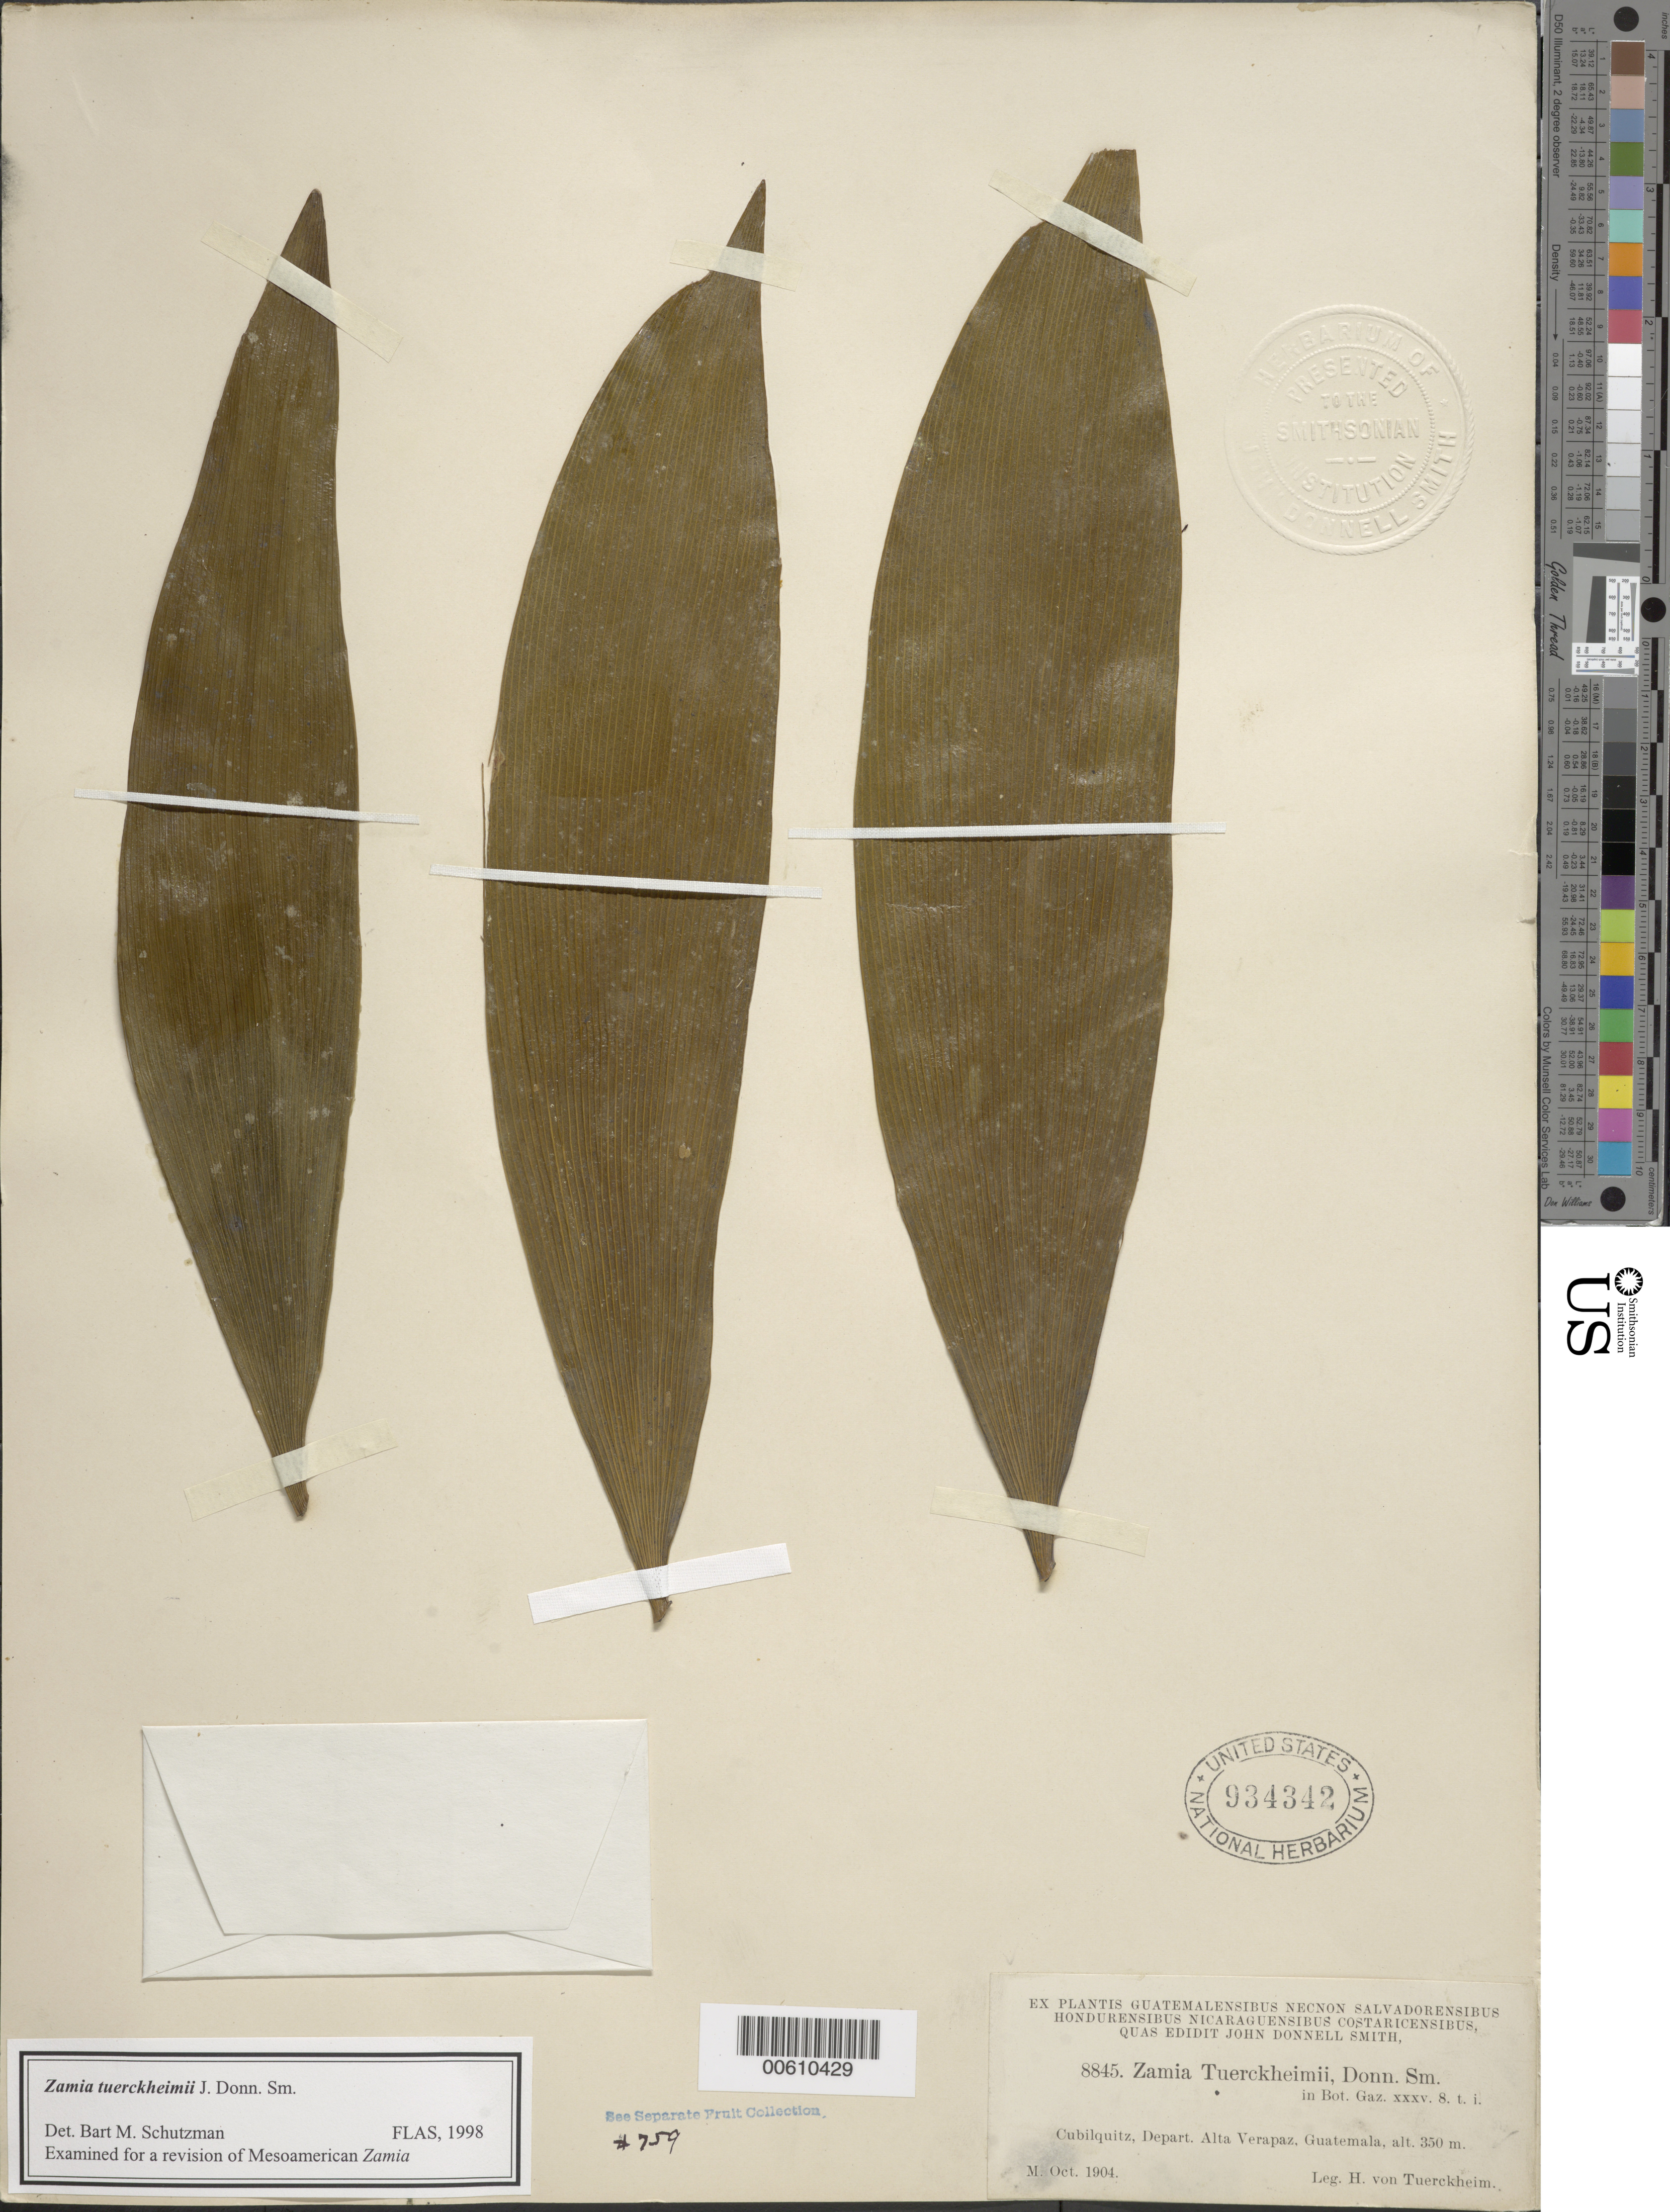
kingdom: Plantae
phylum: Tracheophyta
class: Cycadopsida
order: Cycadales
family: Zamiaceae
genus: Zamia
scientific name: Zamia tuerckheimii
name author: Donn. Sm.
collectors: H. von Türckheim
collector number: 8845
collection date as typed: Oct 1904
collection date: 1904-10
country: Guatemala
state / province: Alta Verapaz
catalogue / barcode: US 934342